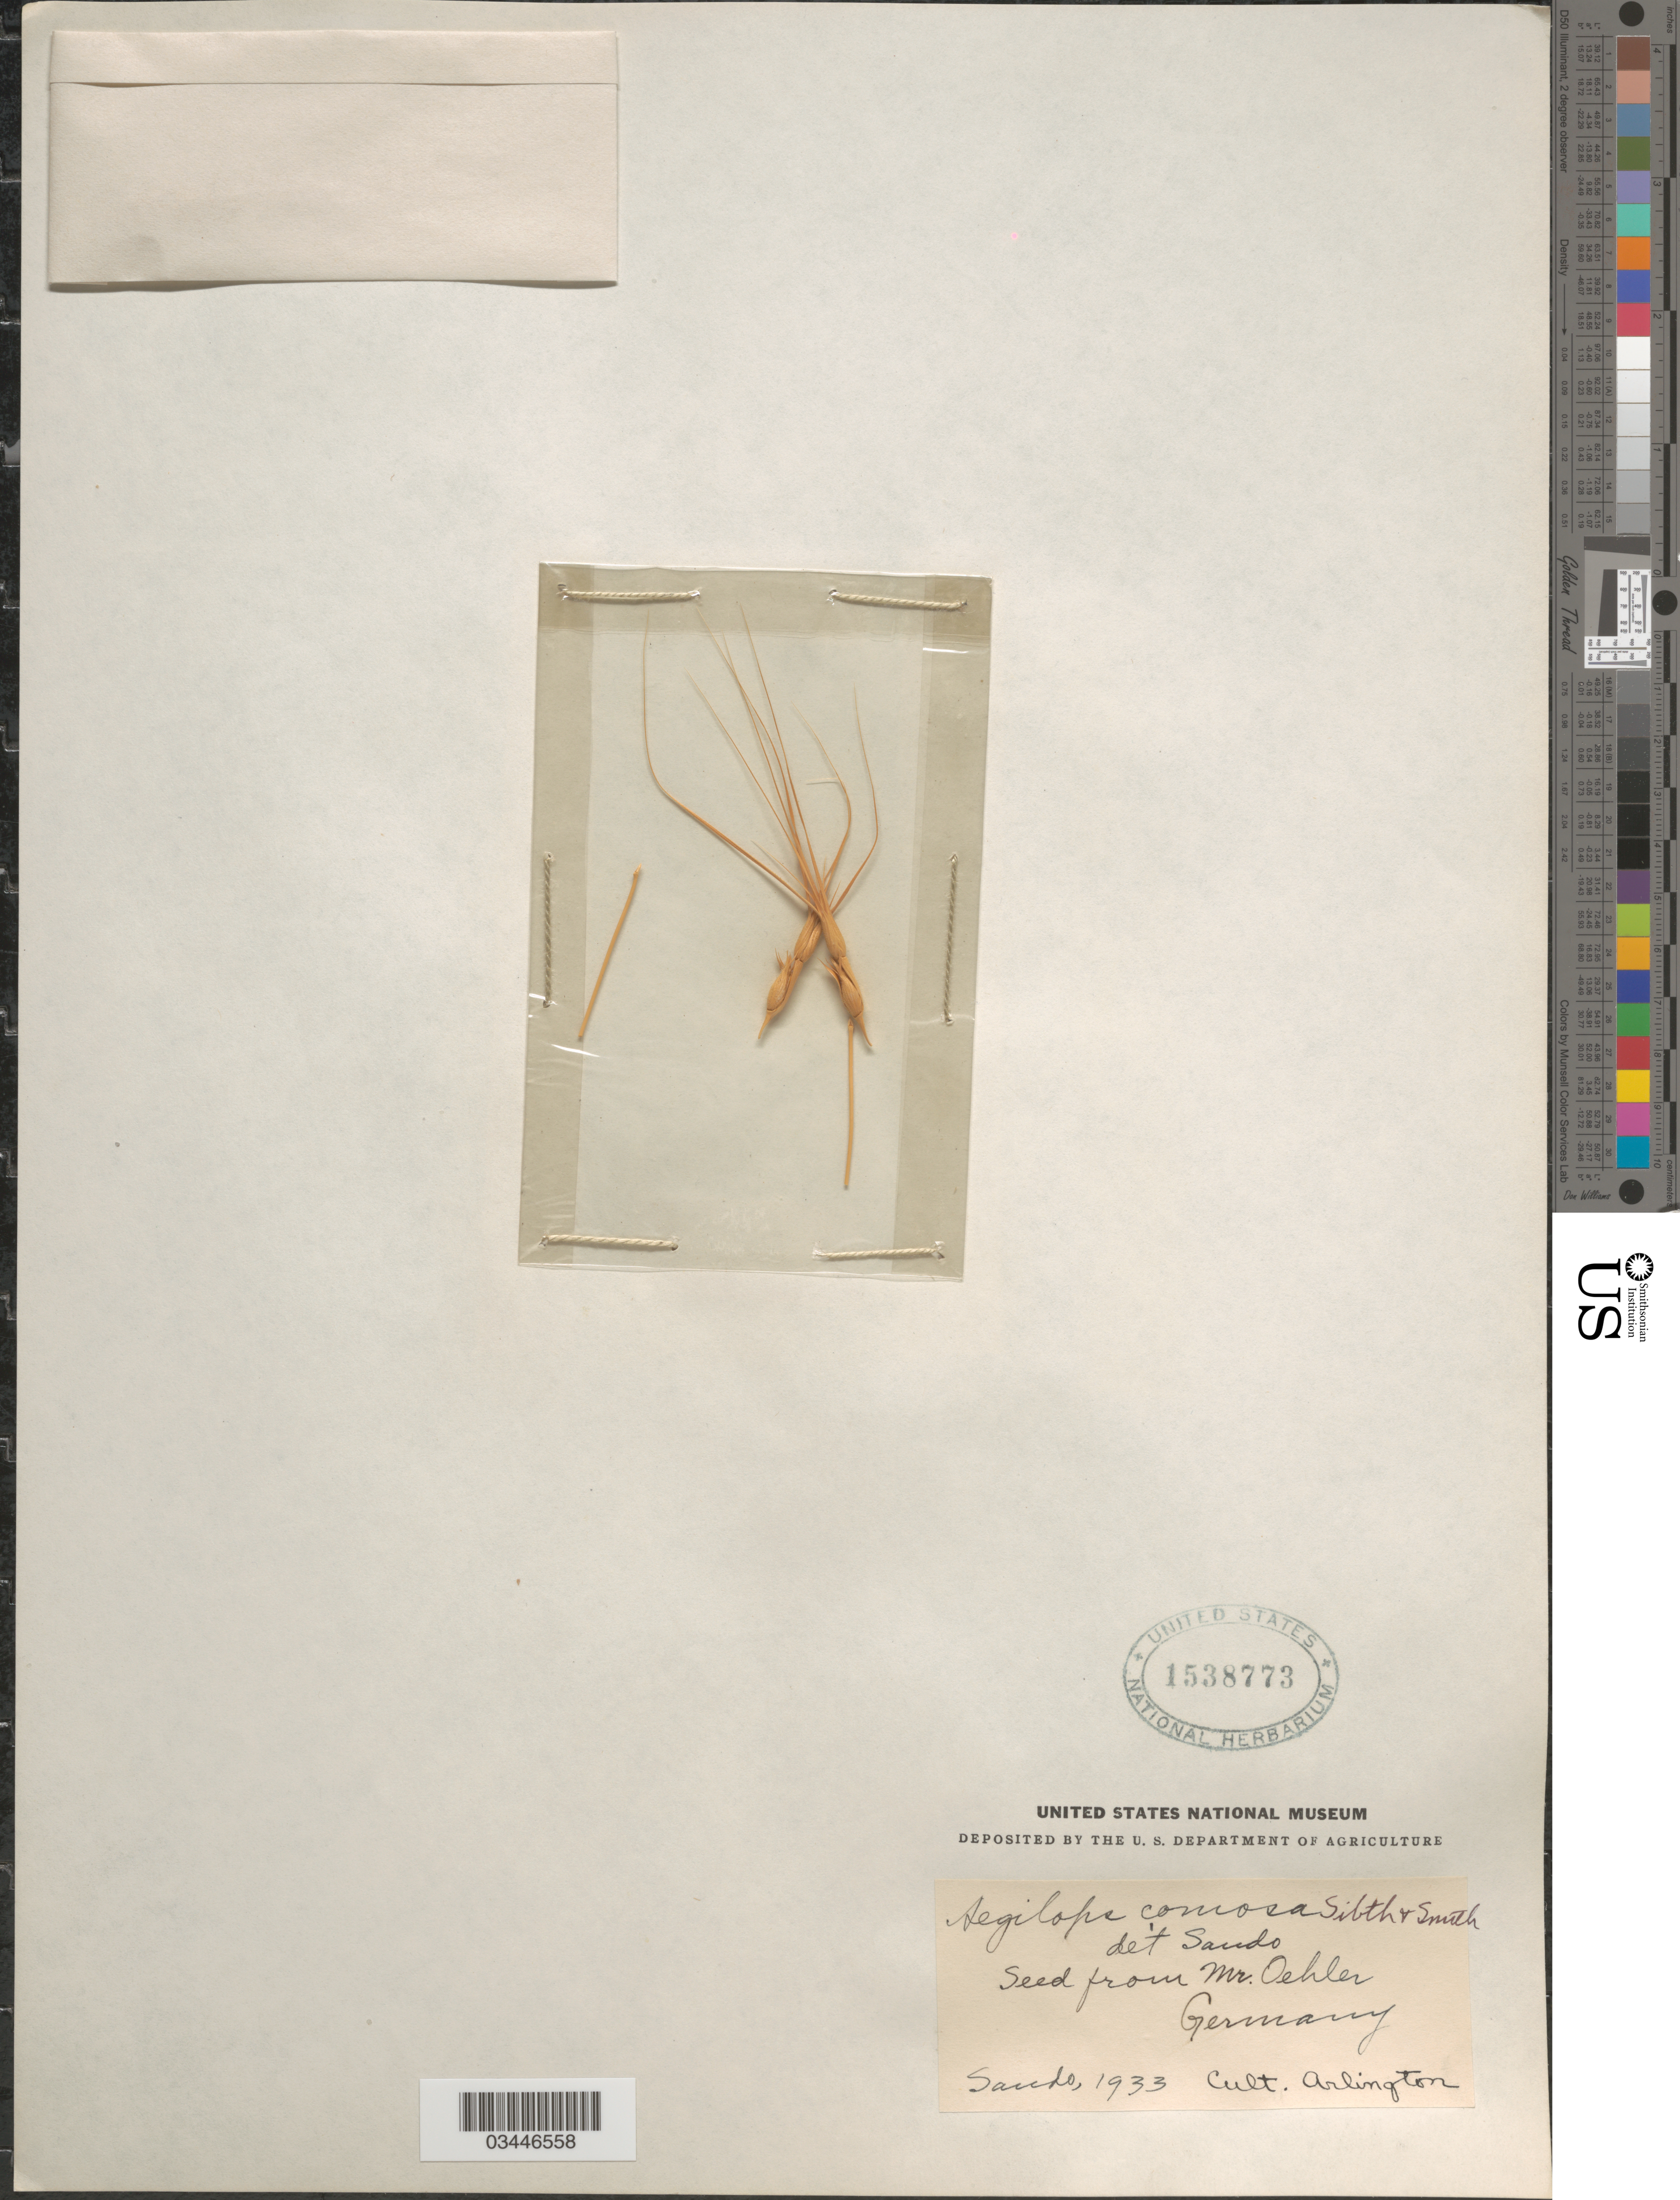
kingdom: Plantae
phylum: Tracheophyta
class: Liliopsida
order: Poales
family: Poaceae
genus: Aegilops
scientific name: Aegilops comosa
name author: Sibth. & Sm.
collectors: -. Sando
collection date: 1933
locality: Arlington.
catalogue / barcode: US 1538773